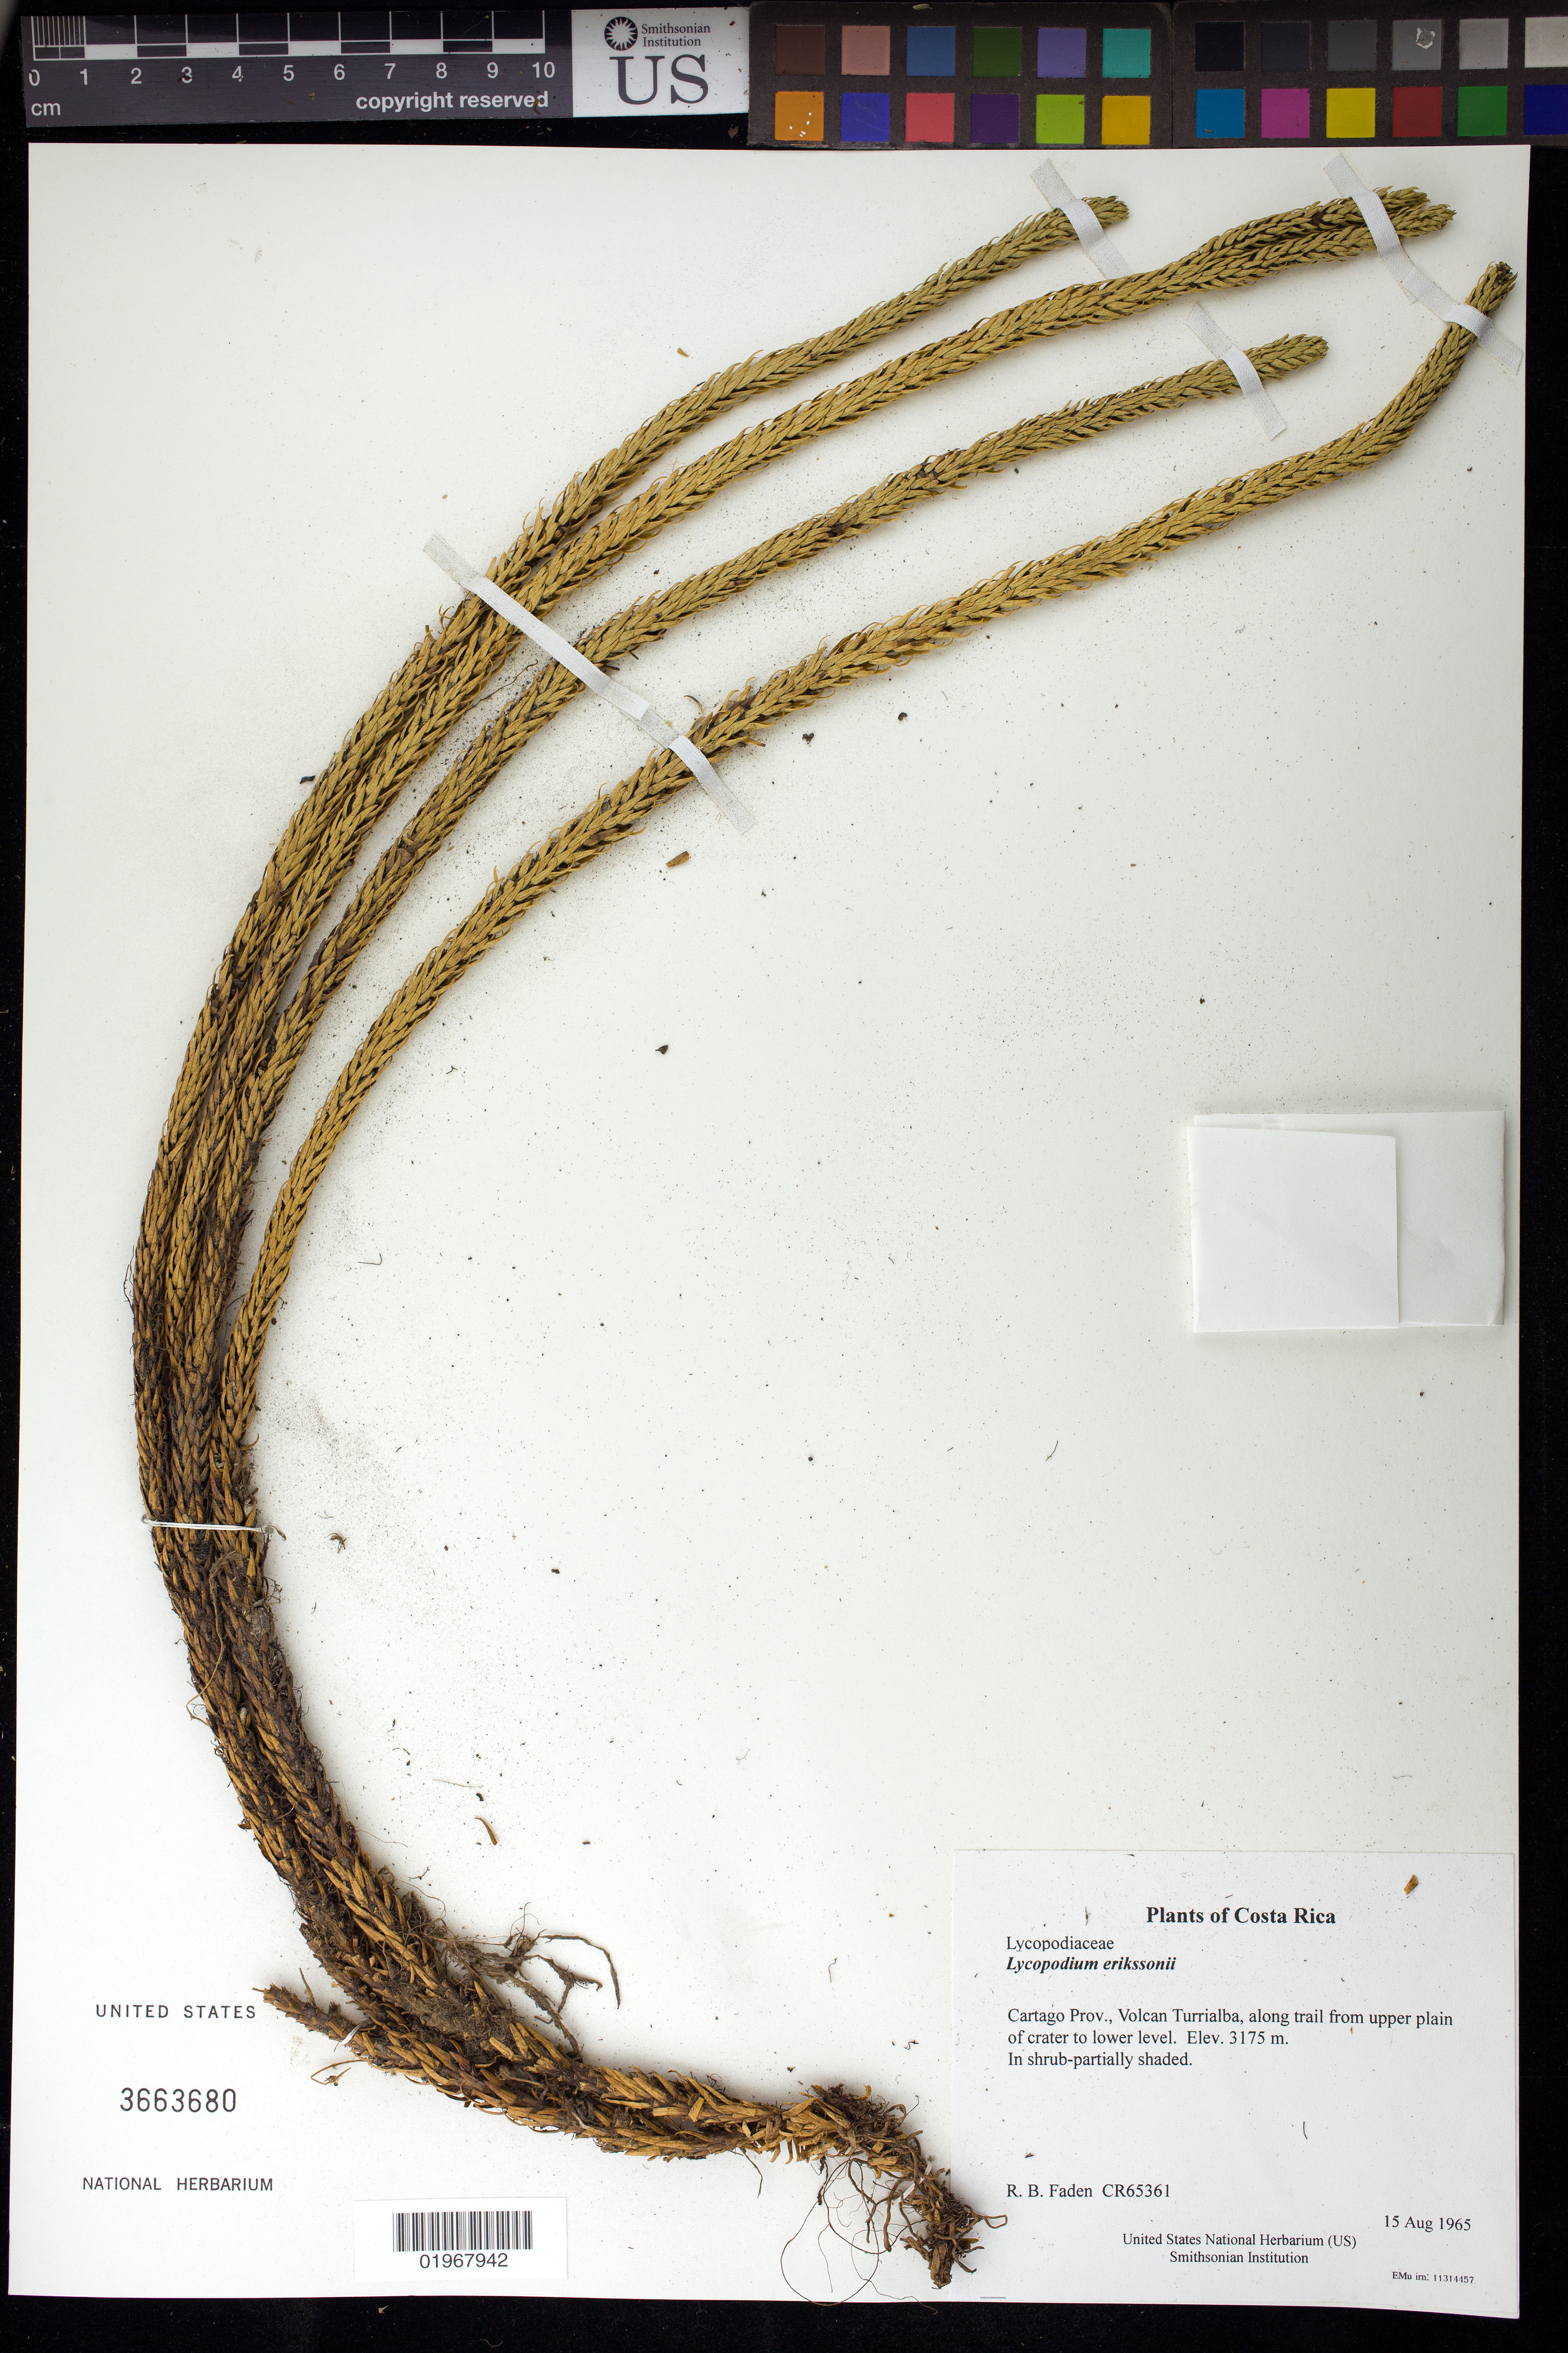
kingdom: Plantae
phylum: Tracheophyta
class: Lycopodiopsida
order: Lycopodiales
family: Lycopodiaceae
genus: Lycopodium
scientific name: Lycopodium erikssonii, ined.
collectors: R. B. Faden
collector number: CR65361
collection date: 1965-08-15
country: Costa Rica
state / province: Cartago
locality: Volcan Turrialba, along trail from upper plain of crater to lower level.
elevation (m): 3175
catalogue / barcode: US 3663680